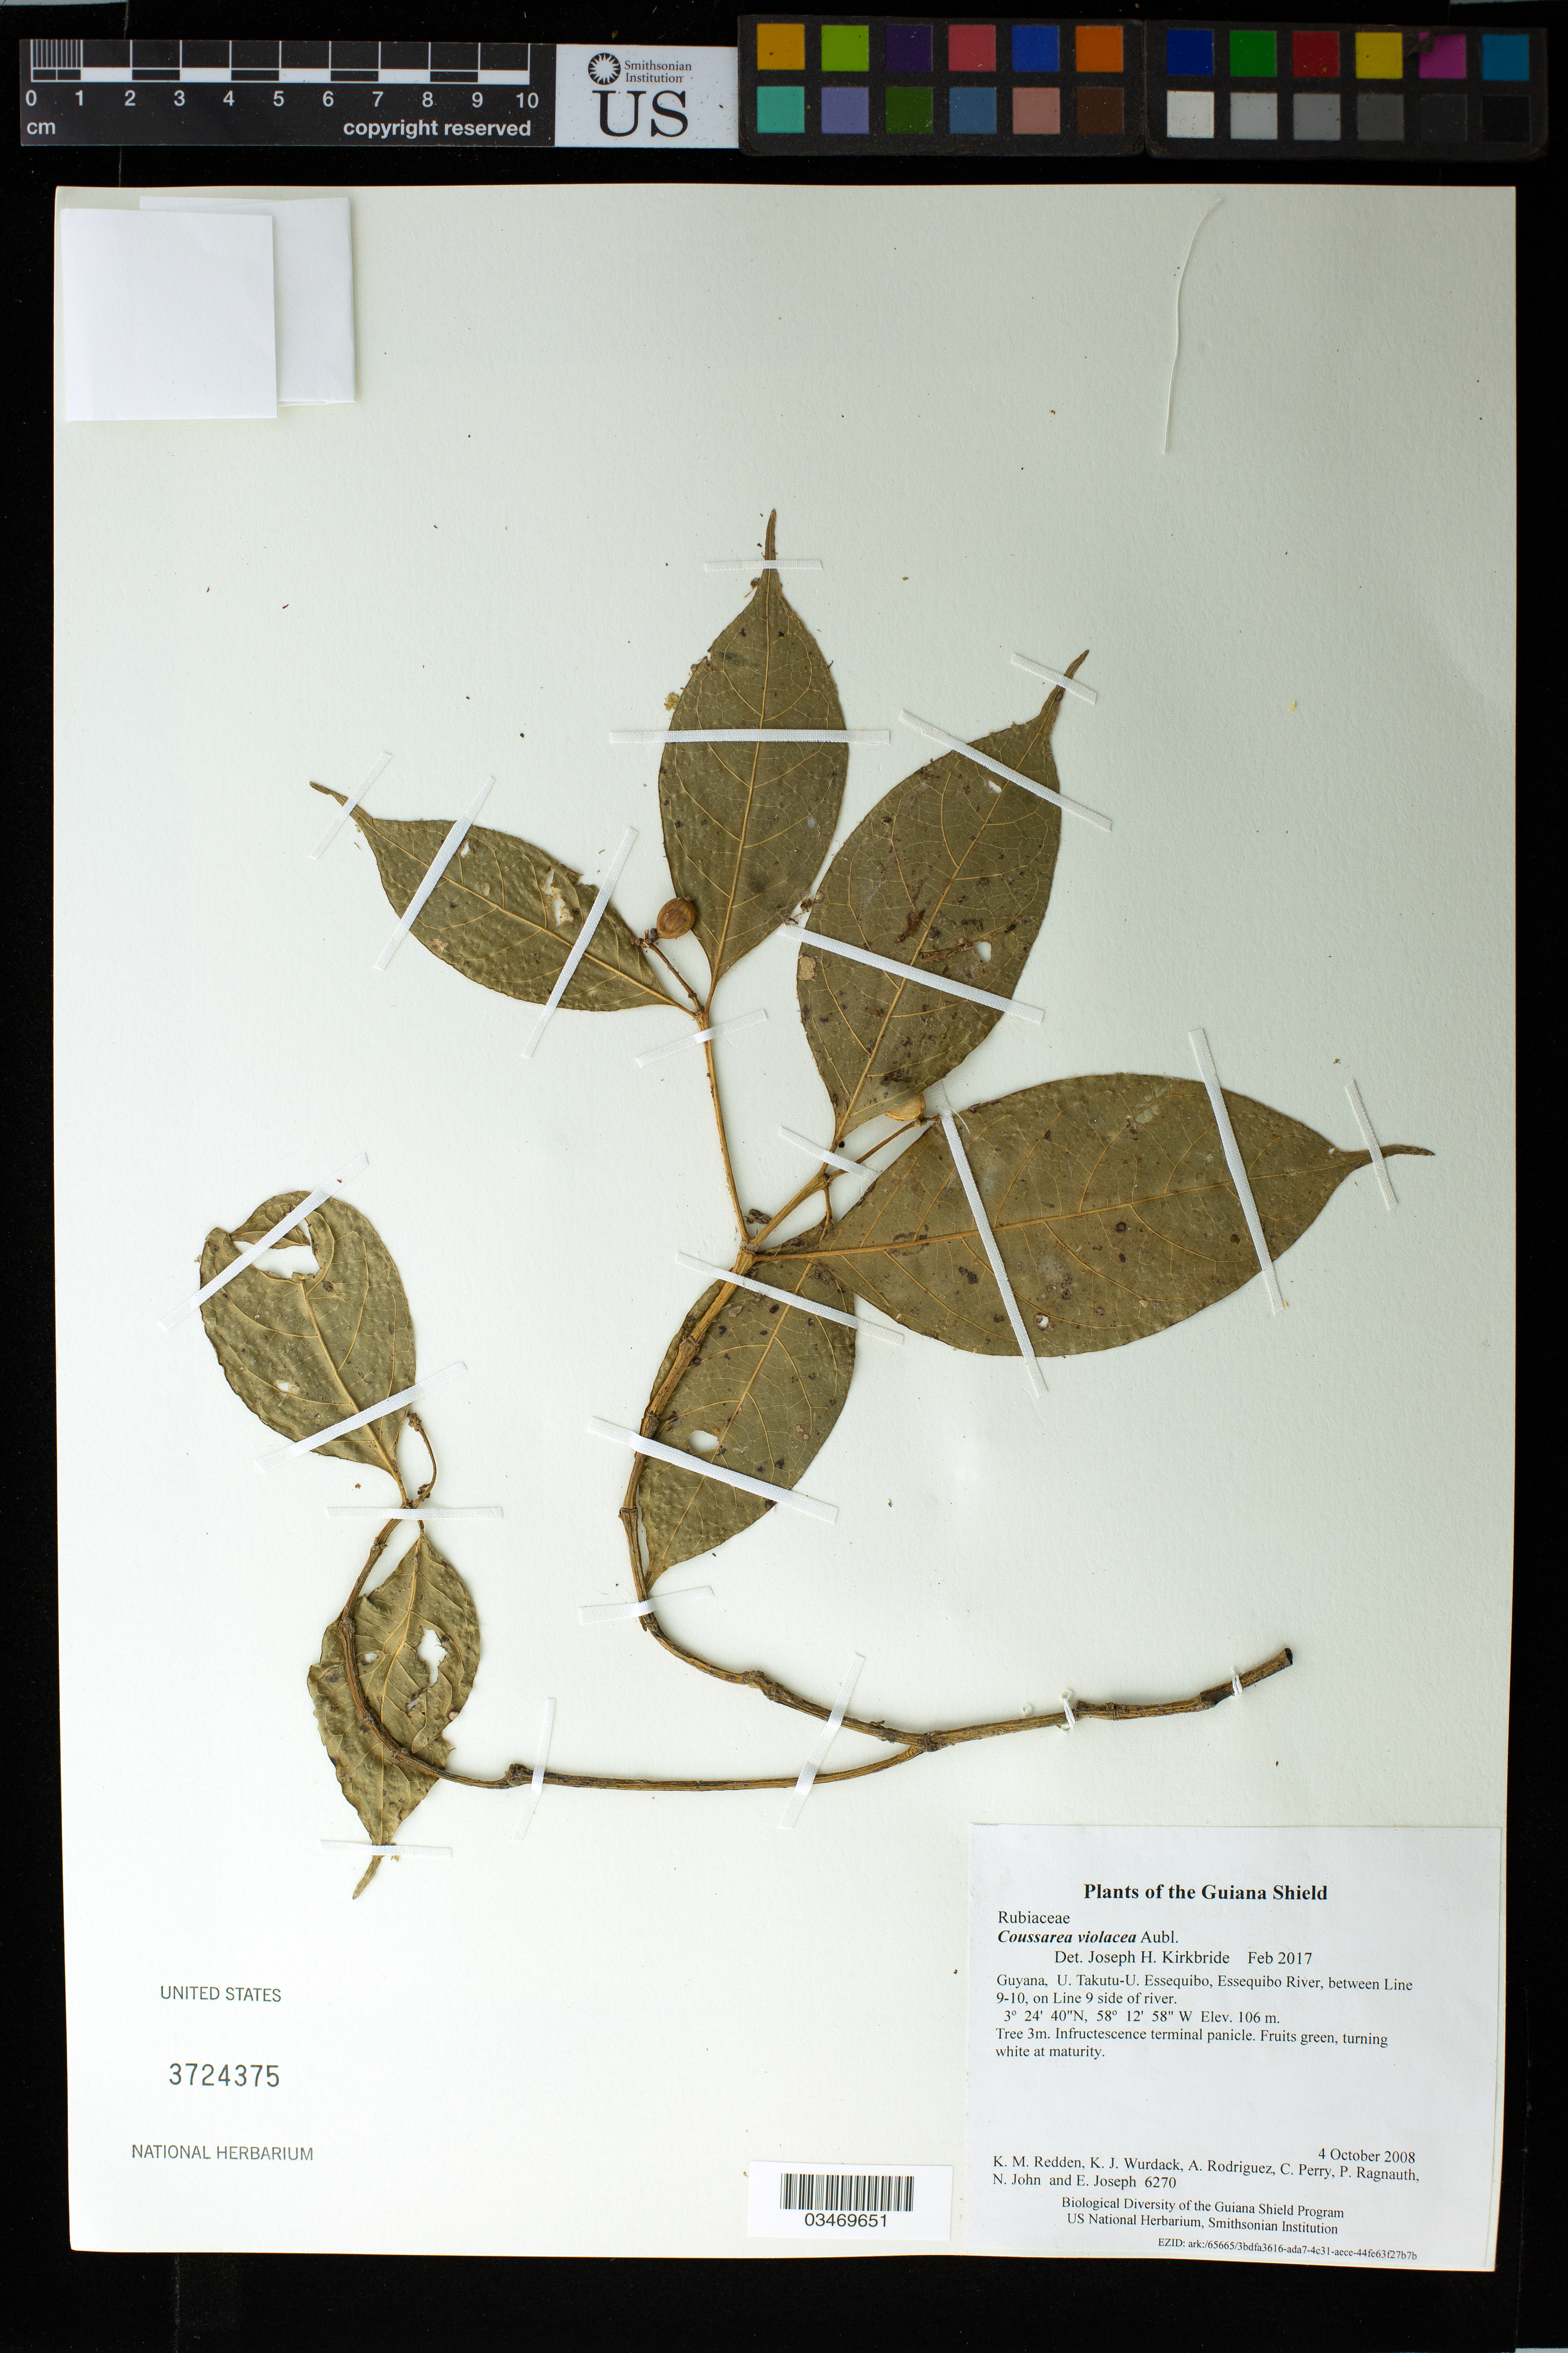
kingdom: Plantae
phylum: Tracheophyta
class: Magnoliopsida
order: Gentianales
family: Rubiaceae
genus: Coussarea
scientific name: Coussarea violacea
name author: Aubl.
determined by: Kirkbride, J. H.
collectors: K. M. Redden, K. Wurdack, A. Rodriguez, C. Perry, P. Ragnauth, N. John & E. Joseph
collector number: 6270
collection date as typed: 4 October 2008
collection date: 2008-10-04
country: Guyana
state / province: U. Takutu-U. Essequibo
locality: Essequibo River, between Line 9-10, on Line 9 side of river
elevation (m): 106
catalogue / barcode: US 3724375